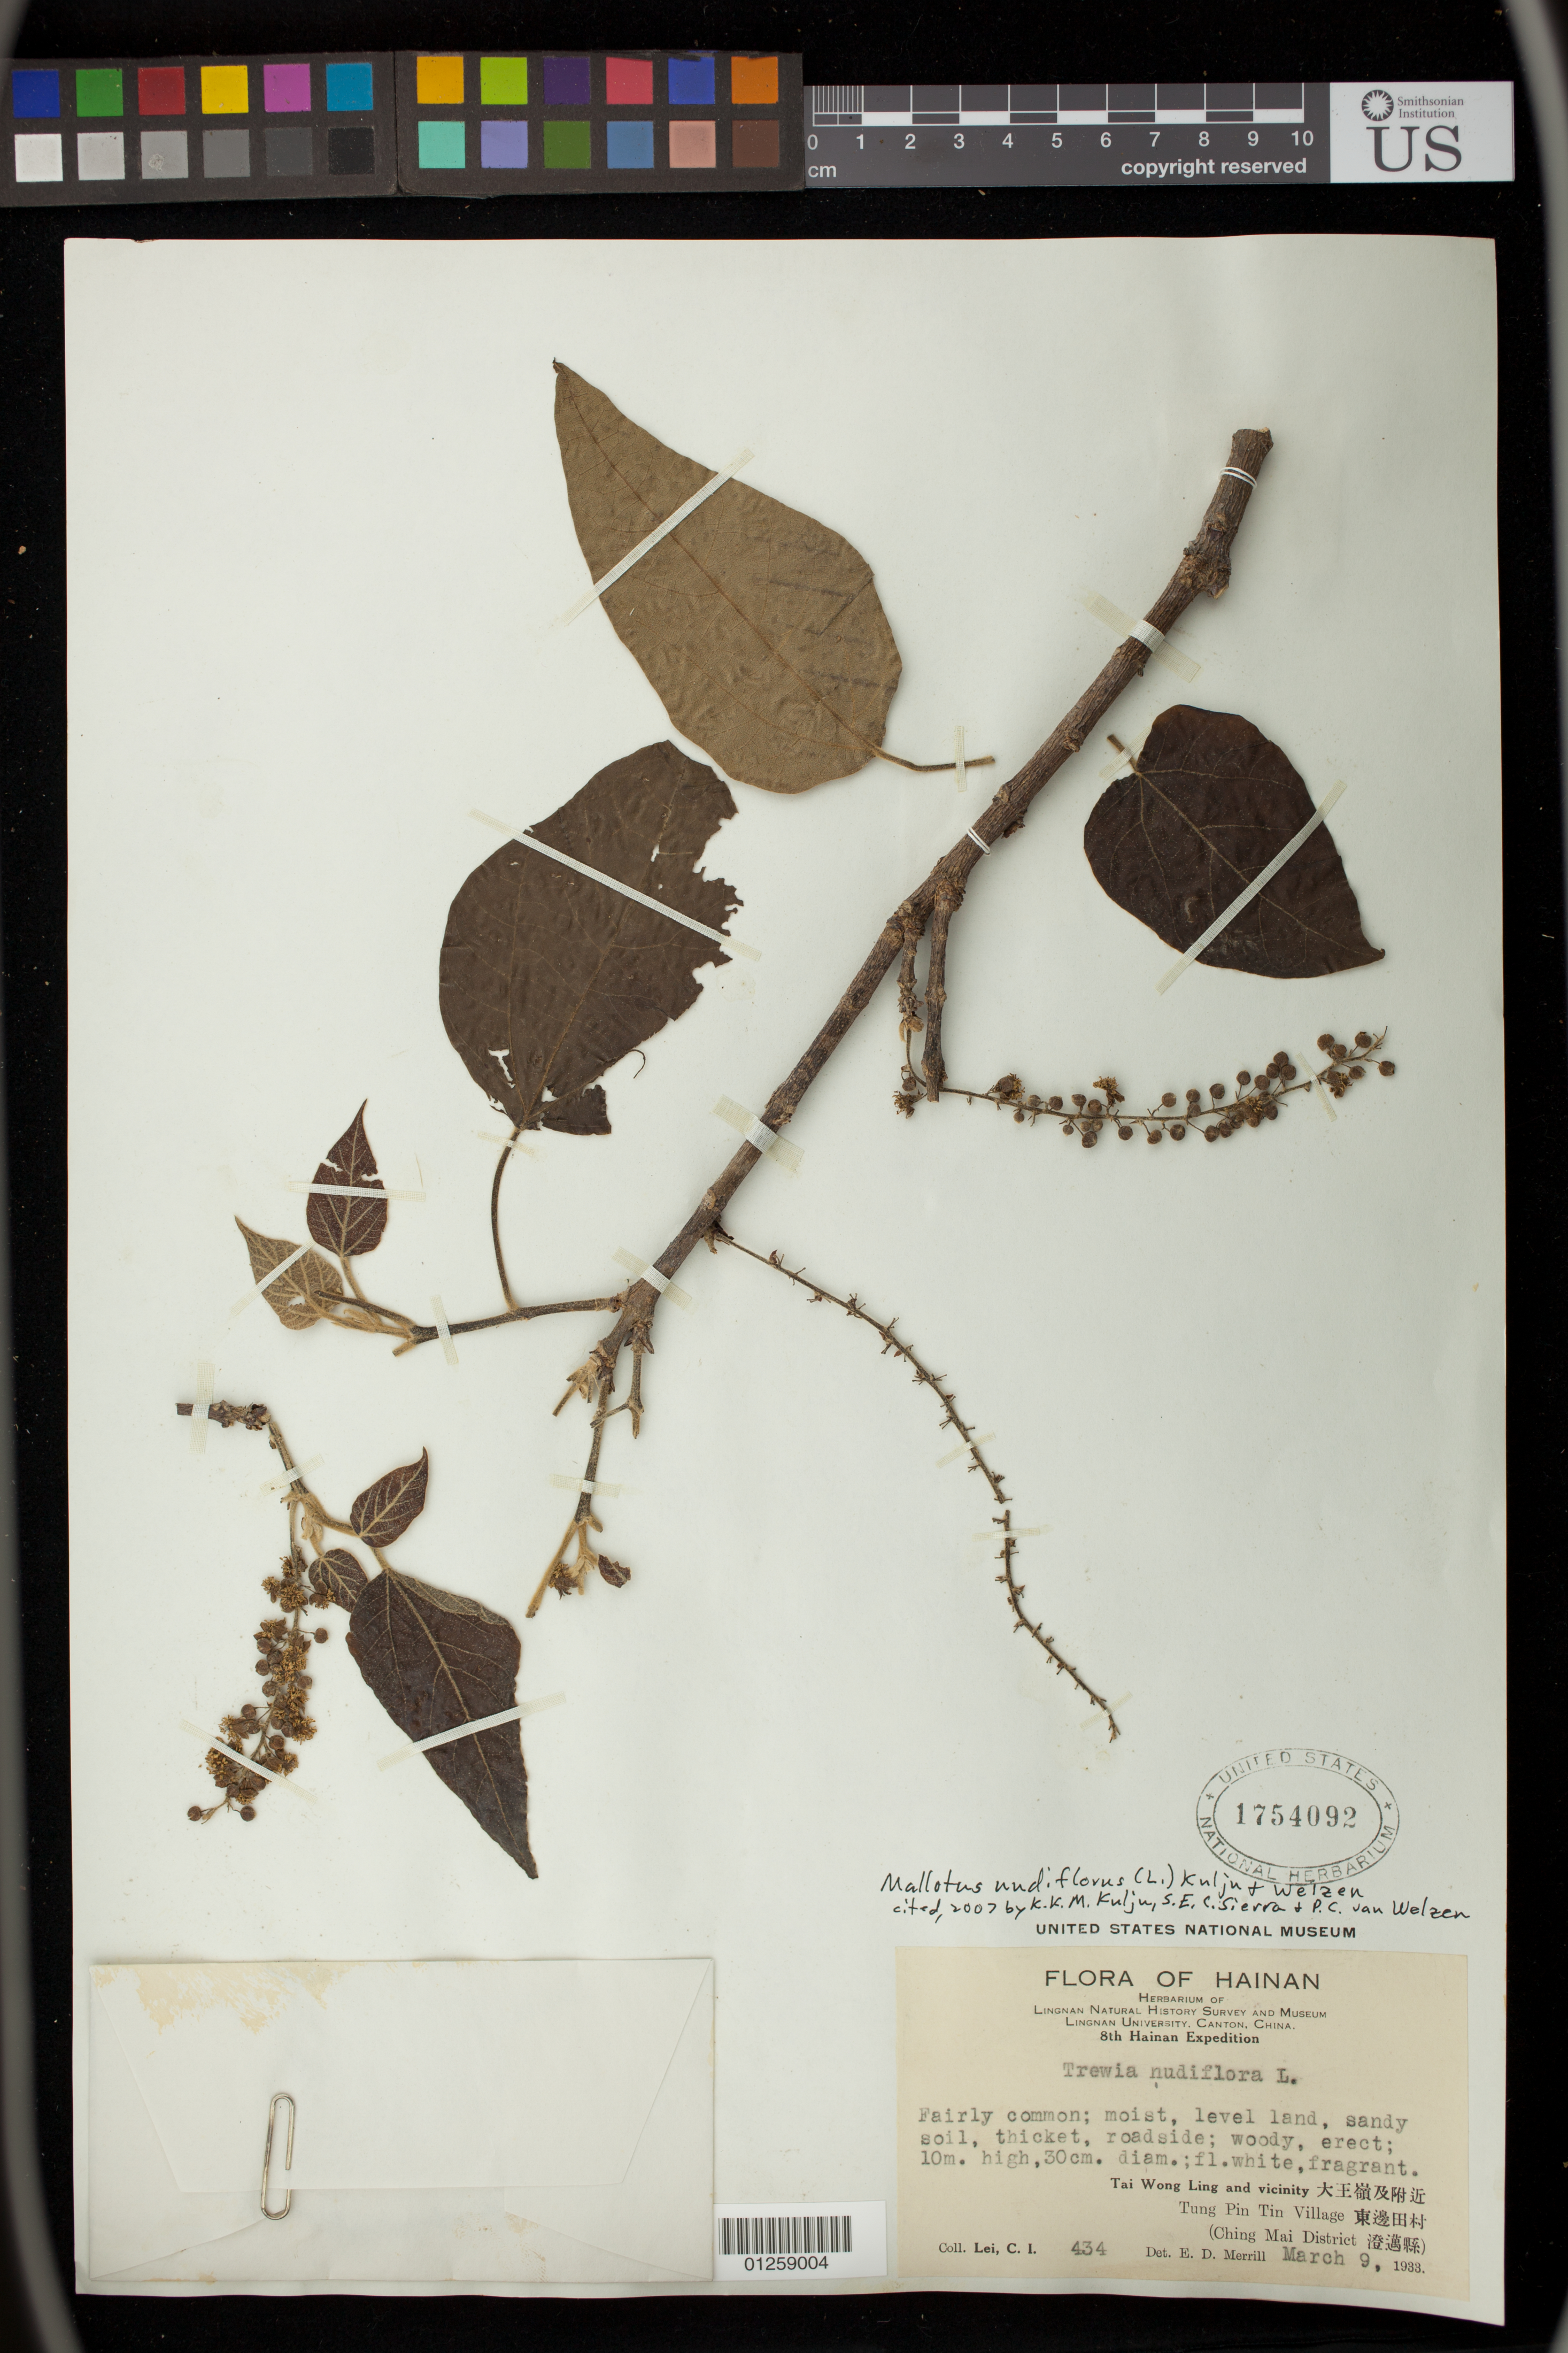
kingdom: Plantae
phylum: Tracheophyta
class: Magnoliopsida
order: Malpighiales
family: Euphorbiaceae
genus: Mallotus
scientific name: Mallotus nudiflorus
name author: (L.) Kulju & Welzen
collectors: C. I. Lei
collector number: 434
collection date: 1933-03-09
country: China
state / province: Hainan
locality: Tai Wong Ling and vicinity, Tung Pin Tin Village, Ching Mai District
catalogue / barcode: US 1754092